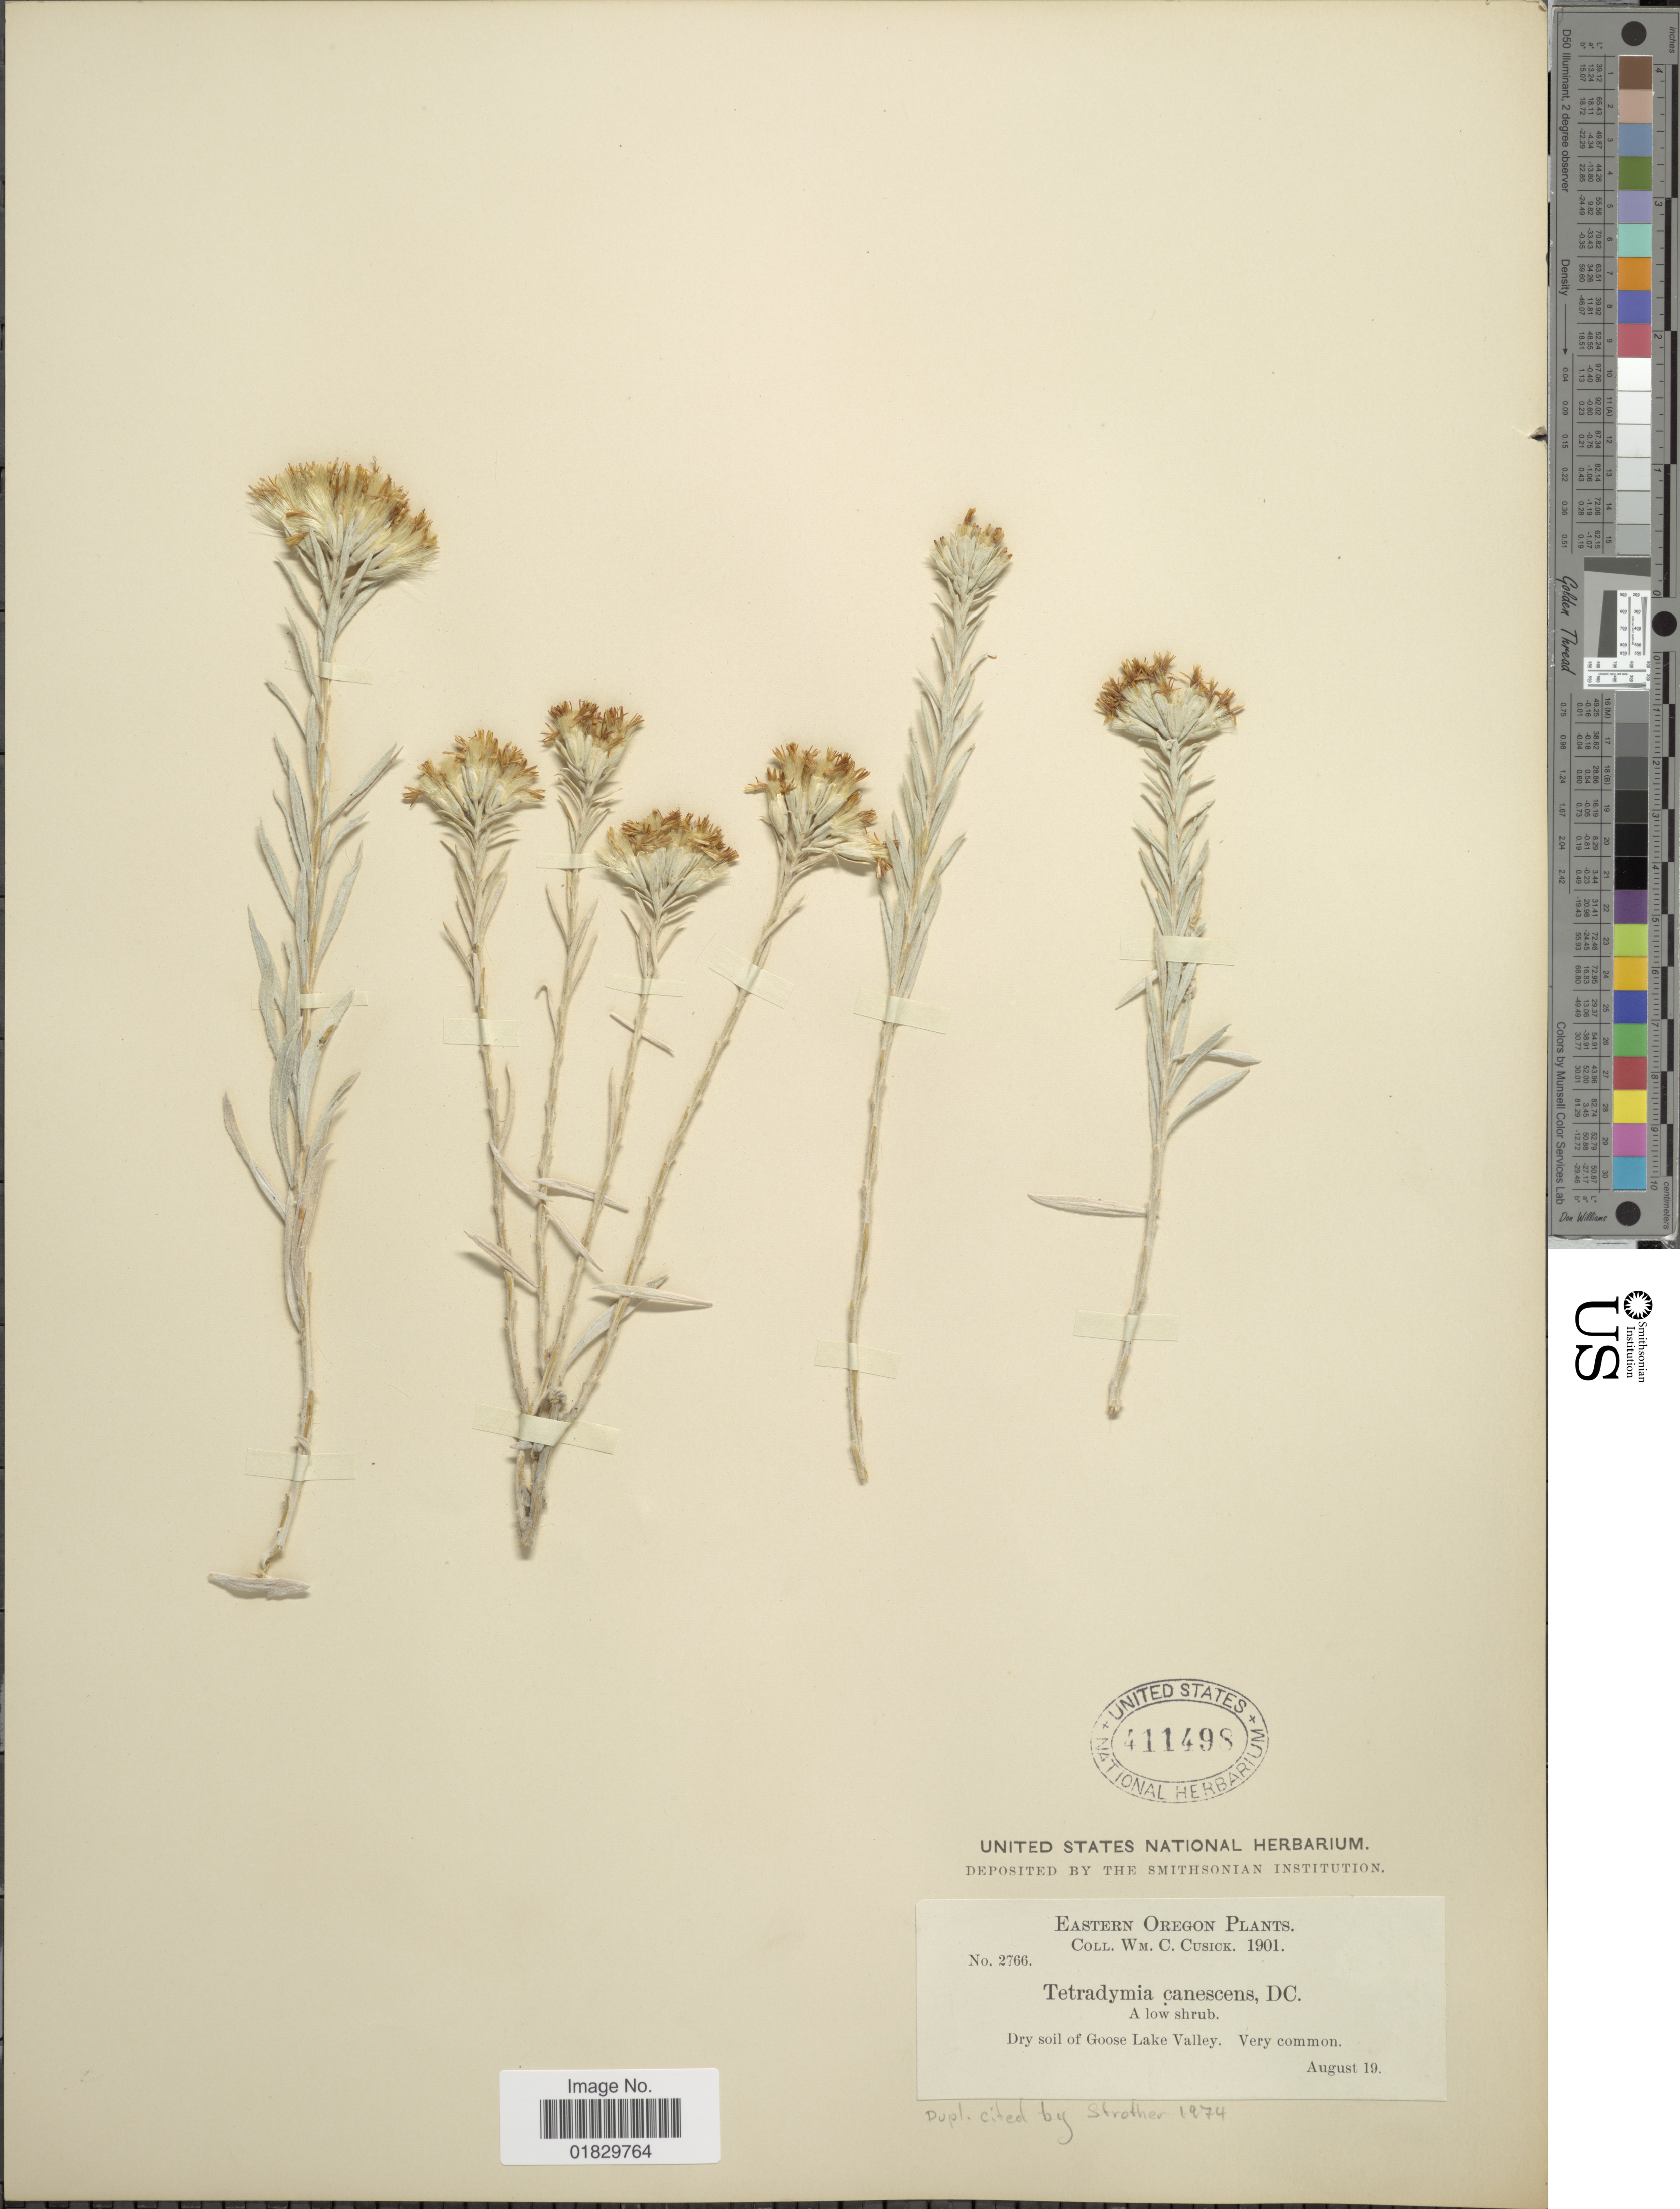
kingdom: Plantae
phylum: Tracheophyta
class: Magnoliopsida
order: Asterales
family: Asteraceae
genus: Tetradymia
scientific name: Tetradymia canescens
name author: DC.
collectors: W. C. Cusick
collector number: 2766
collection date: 1901-08-19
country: United States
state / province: Oregon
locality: Eastern Oregon. Dry soil of Goose Lake Valley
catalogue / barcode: US 411498